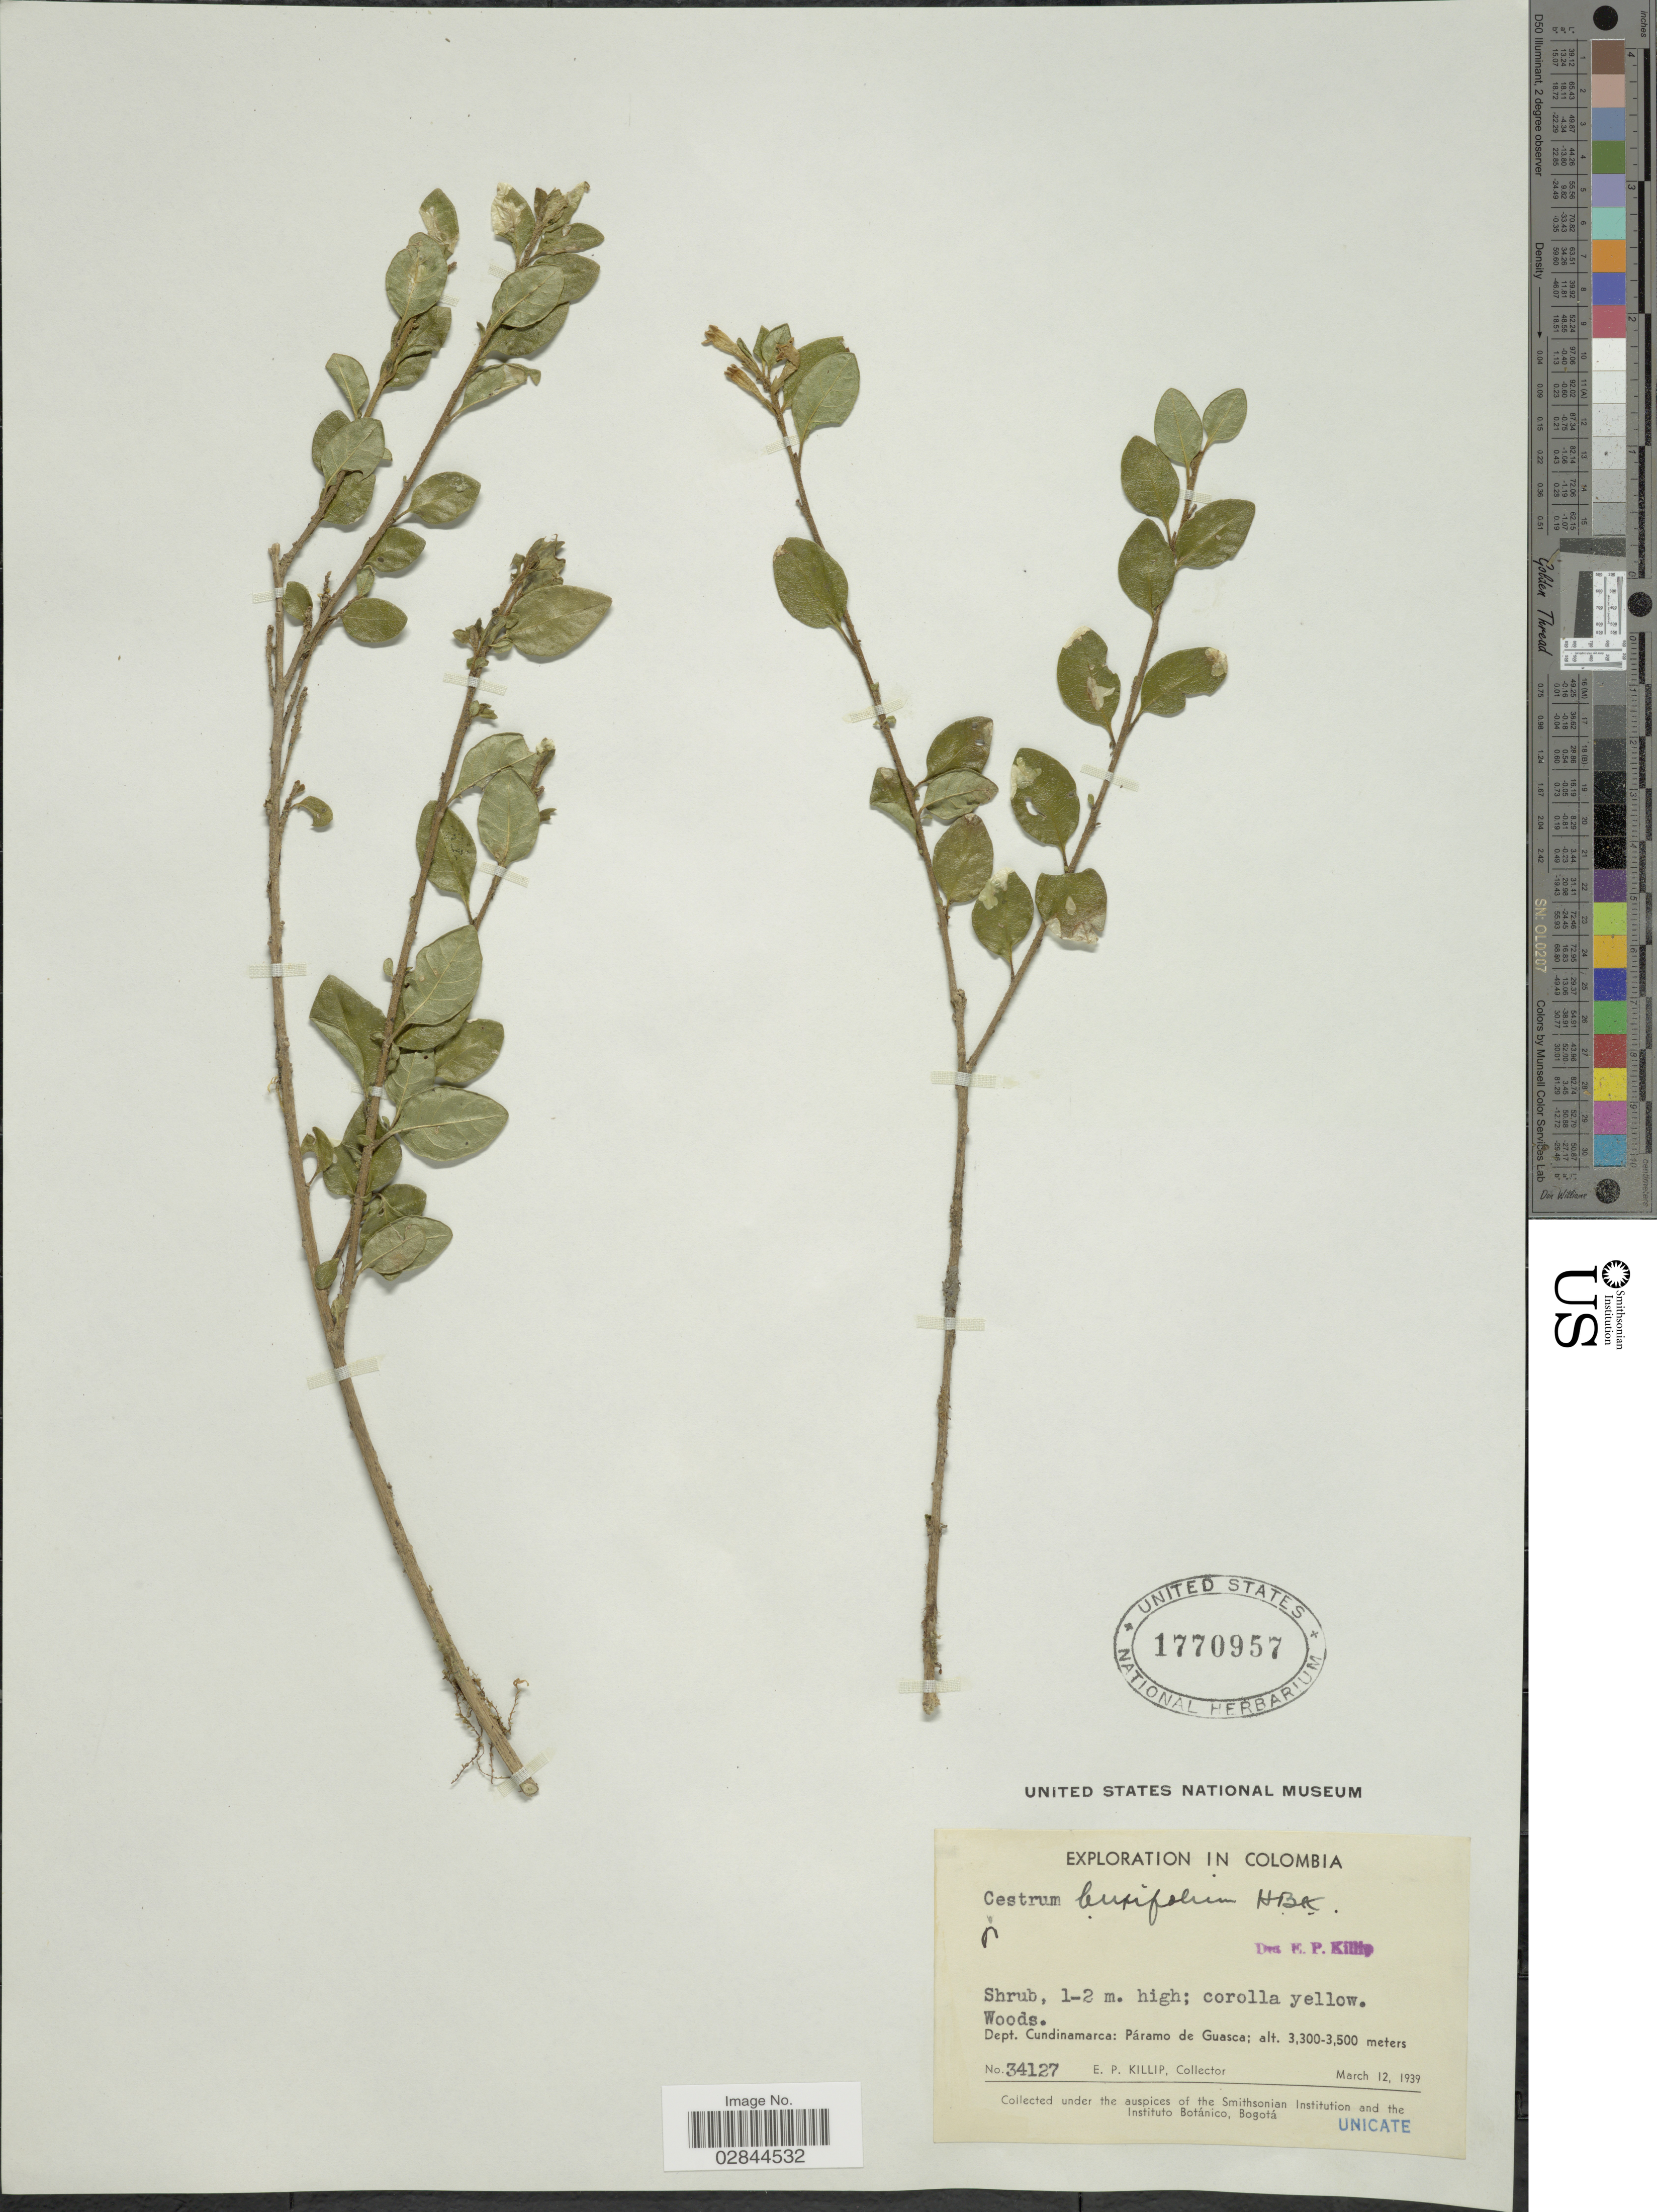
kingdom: Plantae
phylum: Tracheophyta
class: Magnoliopsida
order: Solanales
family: Solanaceae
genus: Cestrum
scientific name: Cestrum buxifolium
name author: Kunth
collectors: E. P. Killip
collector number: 34127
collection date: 1939-03-12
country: Colombia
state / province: Cundinamarca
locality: Dept. Cundinamarca: Páramo de Guasca.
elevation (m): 3300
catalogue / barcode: US 1770957